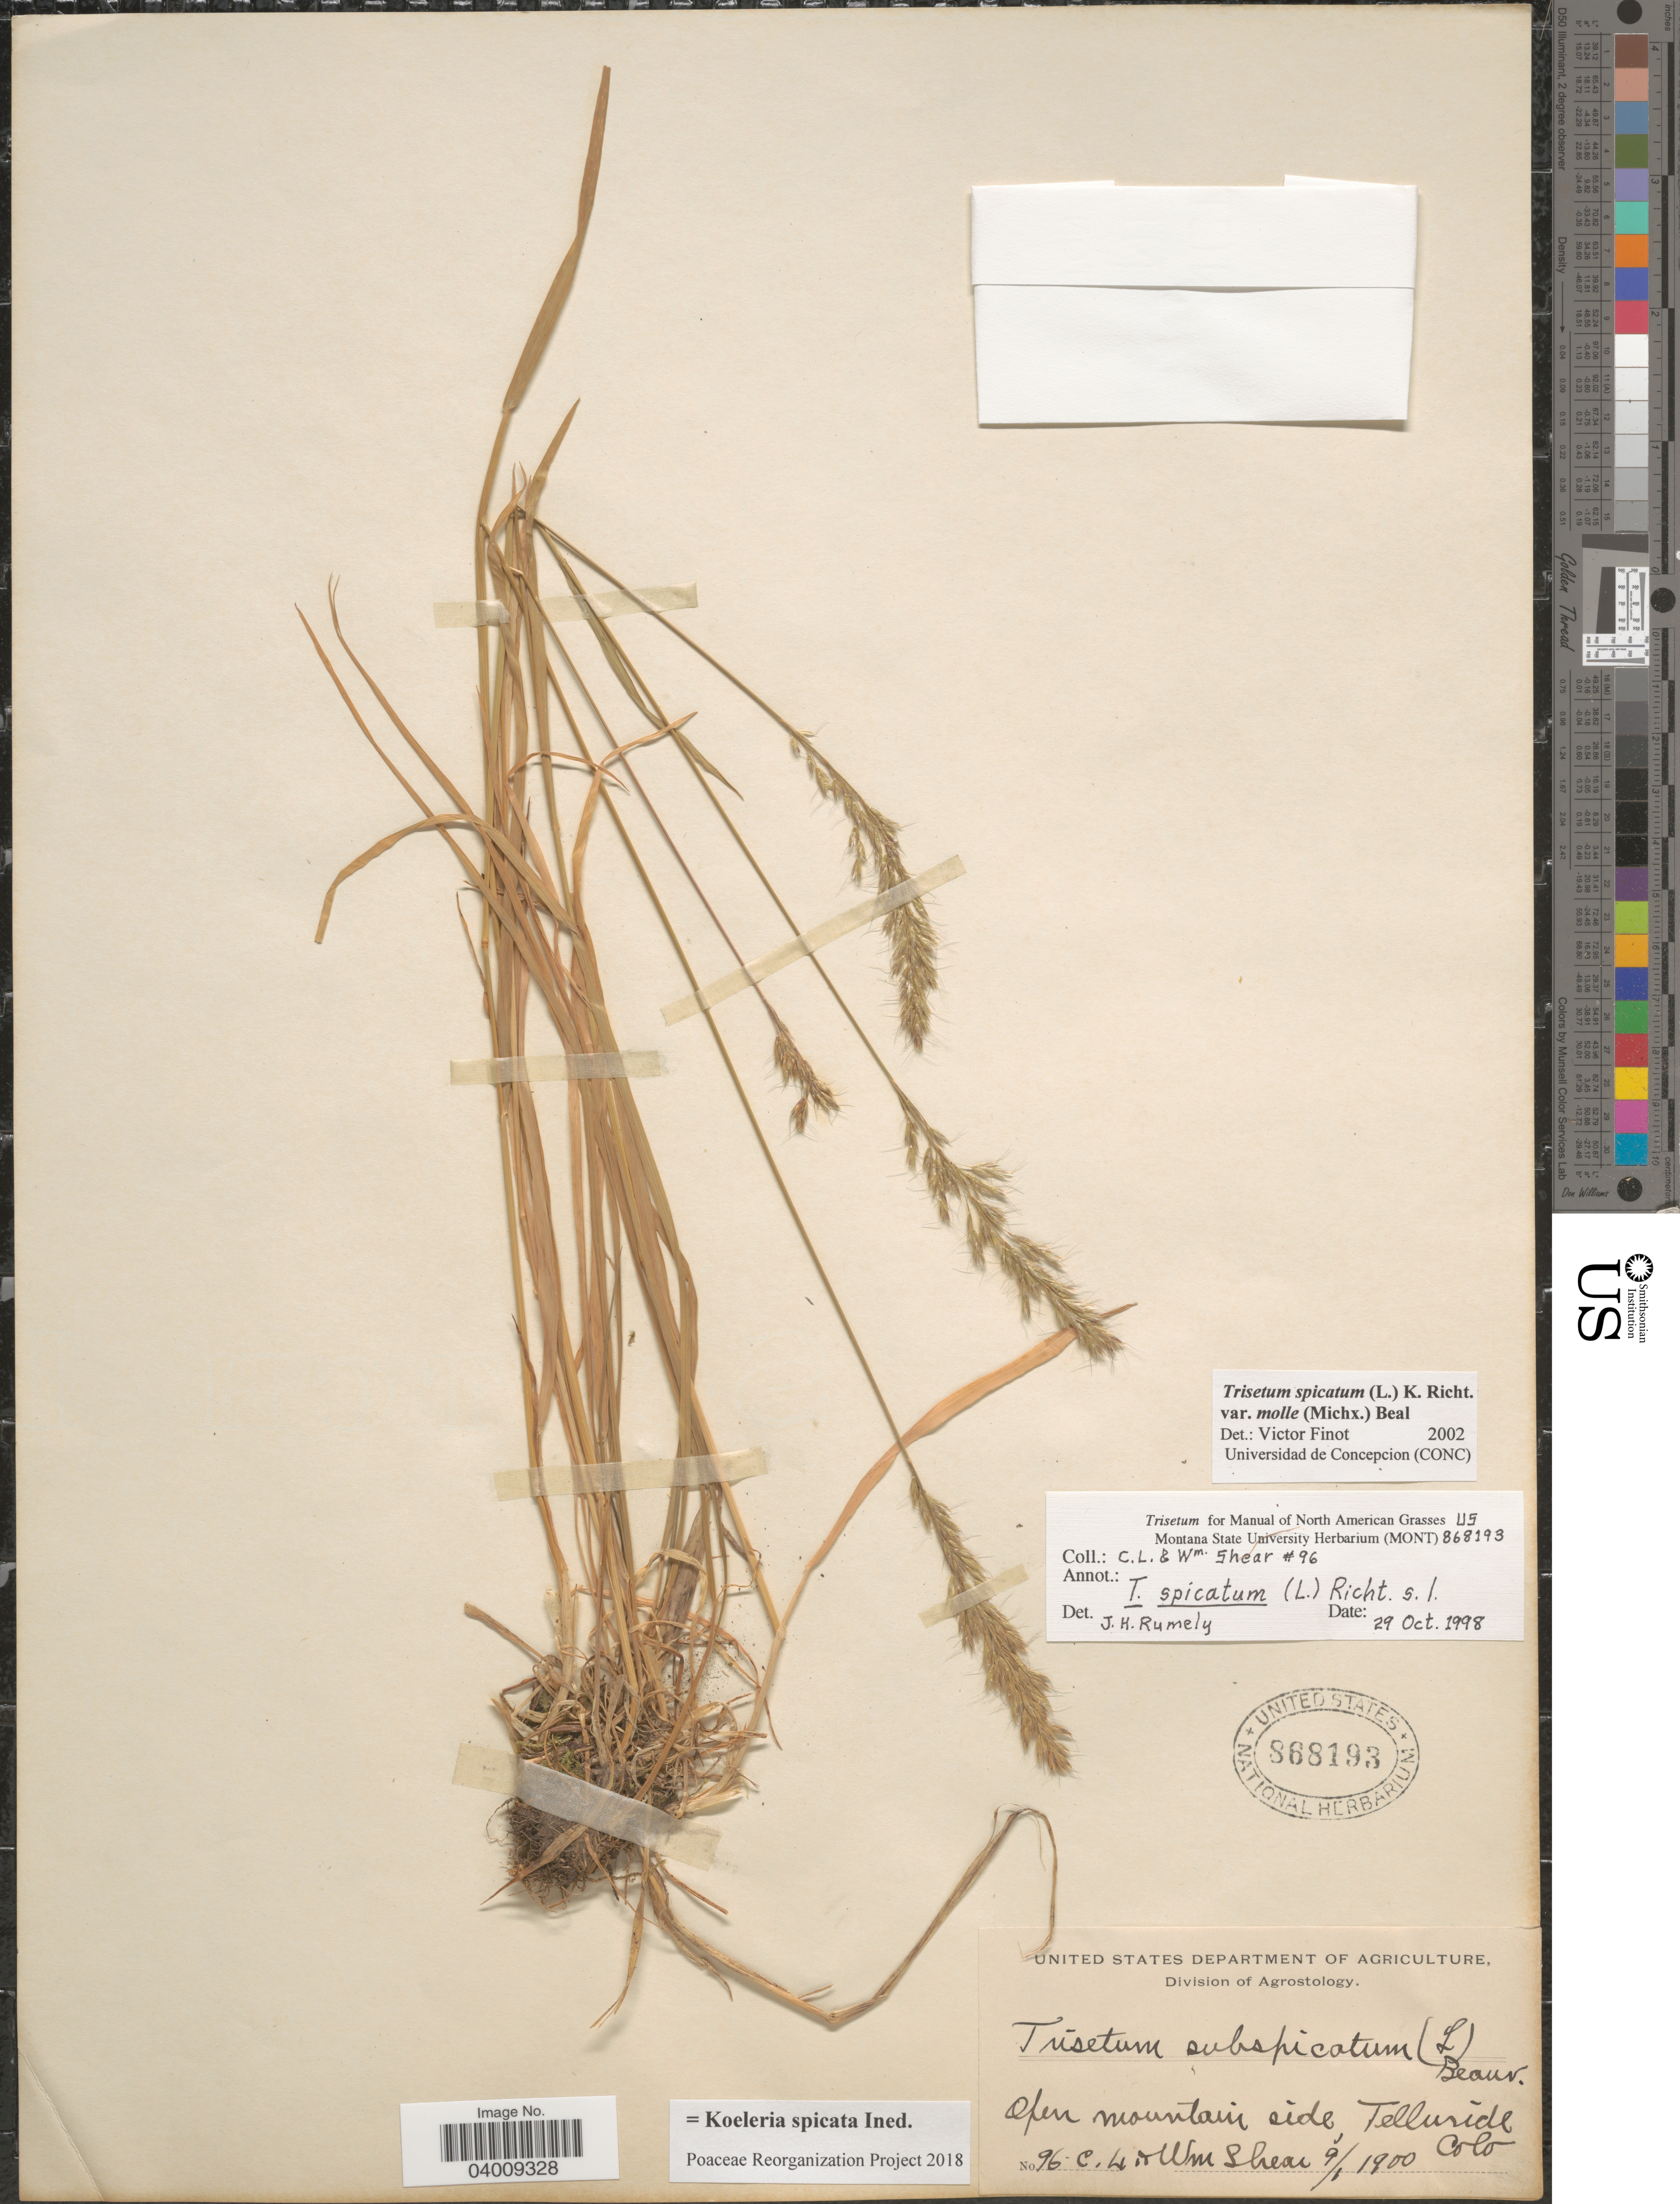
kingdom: Plantae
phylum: Tracheophyta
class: Liliopsida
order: Poales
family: Poaceae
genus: Koeleria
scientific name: Koeleria spicata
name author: (L.) Barberá et al.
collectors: C. W. Shear & W. Shear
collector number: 96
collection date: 1900-09-01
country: United States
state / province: Colorado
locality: Telluride.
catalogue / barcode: US 868193